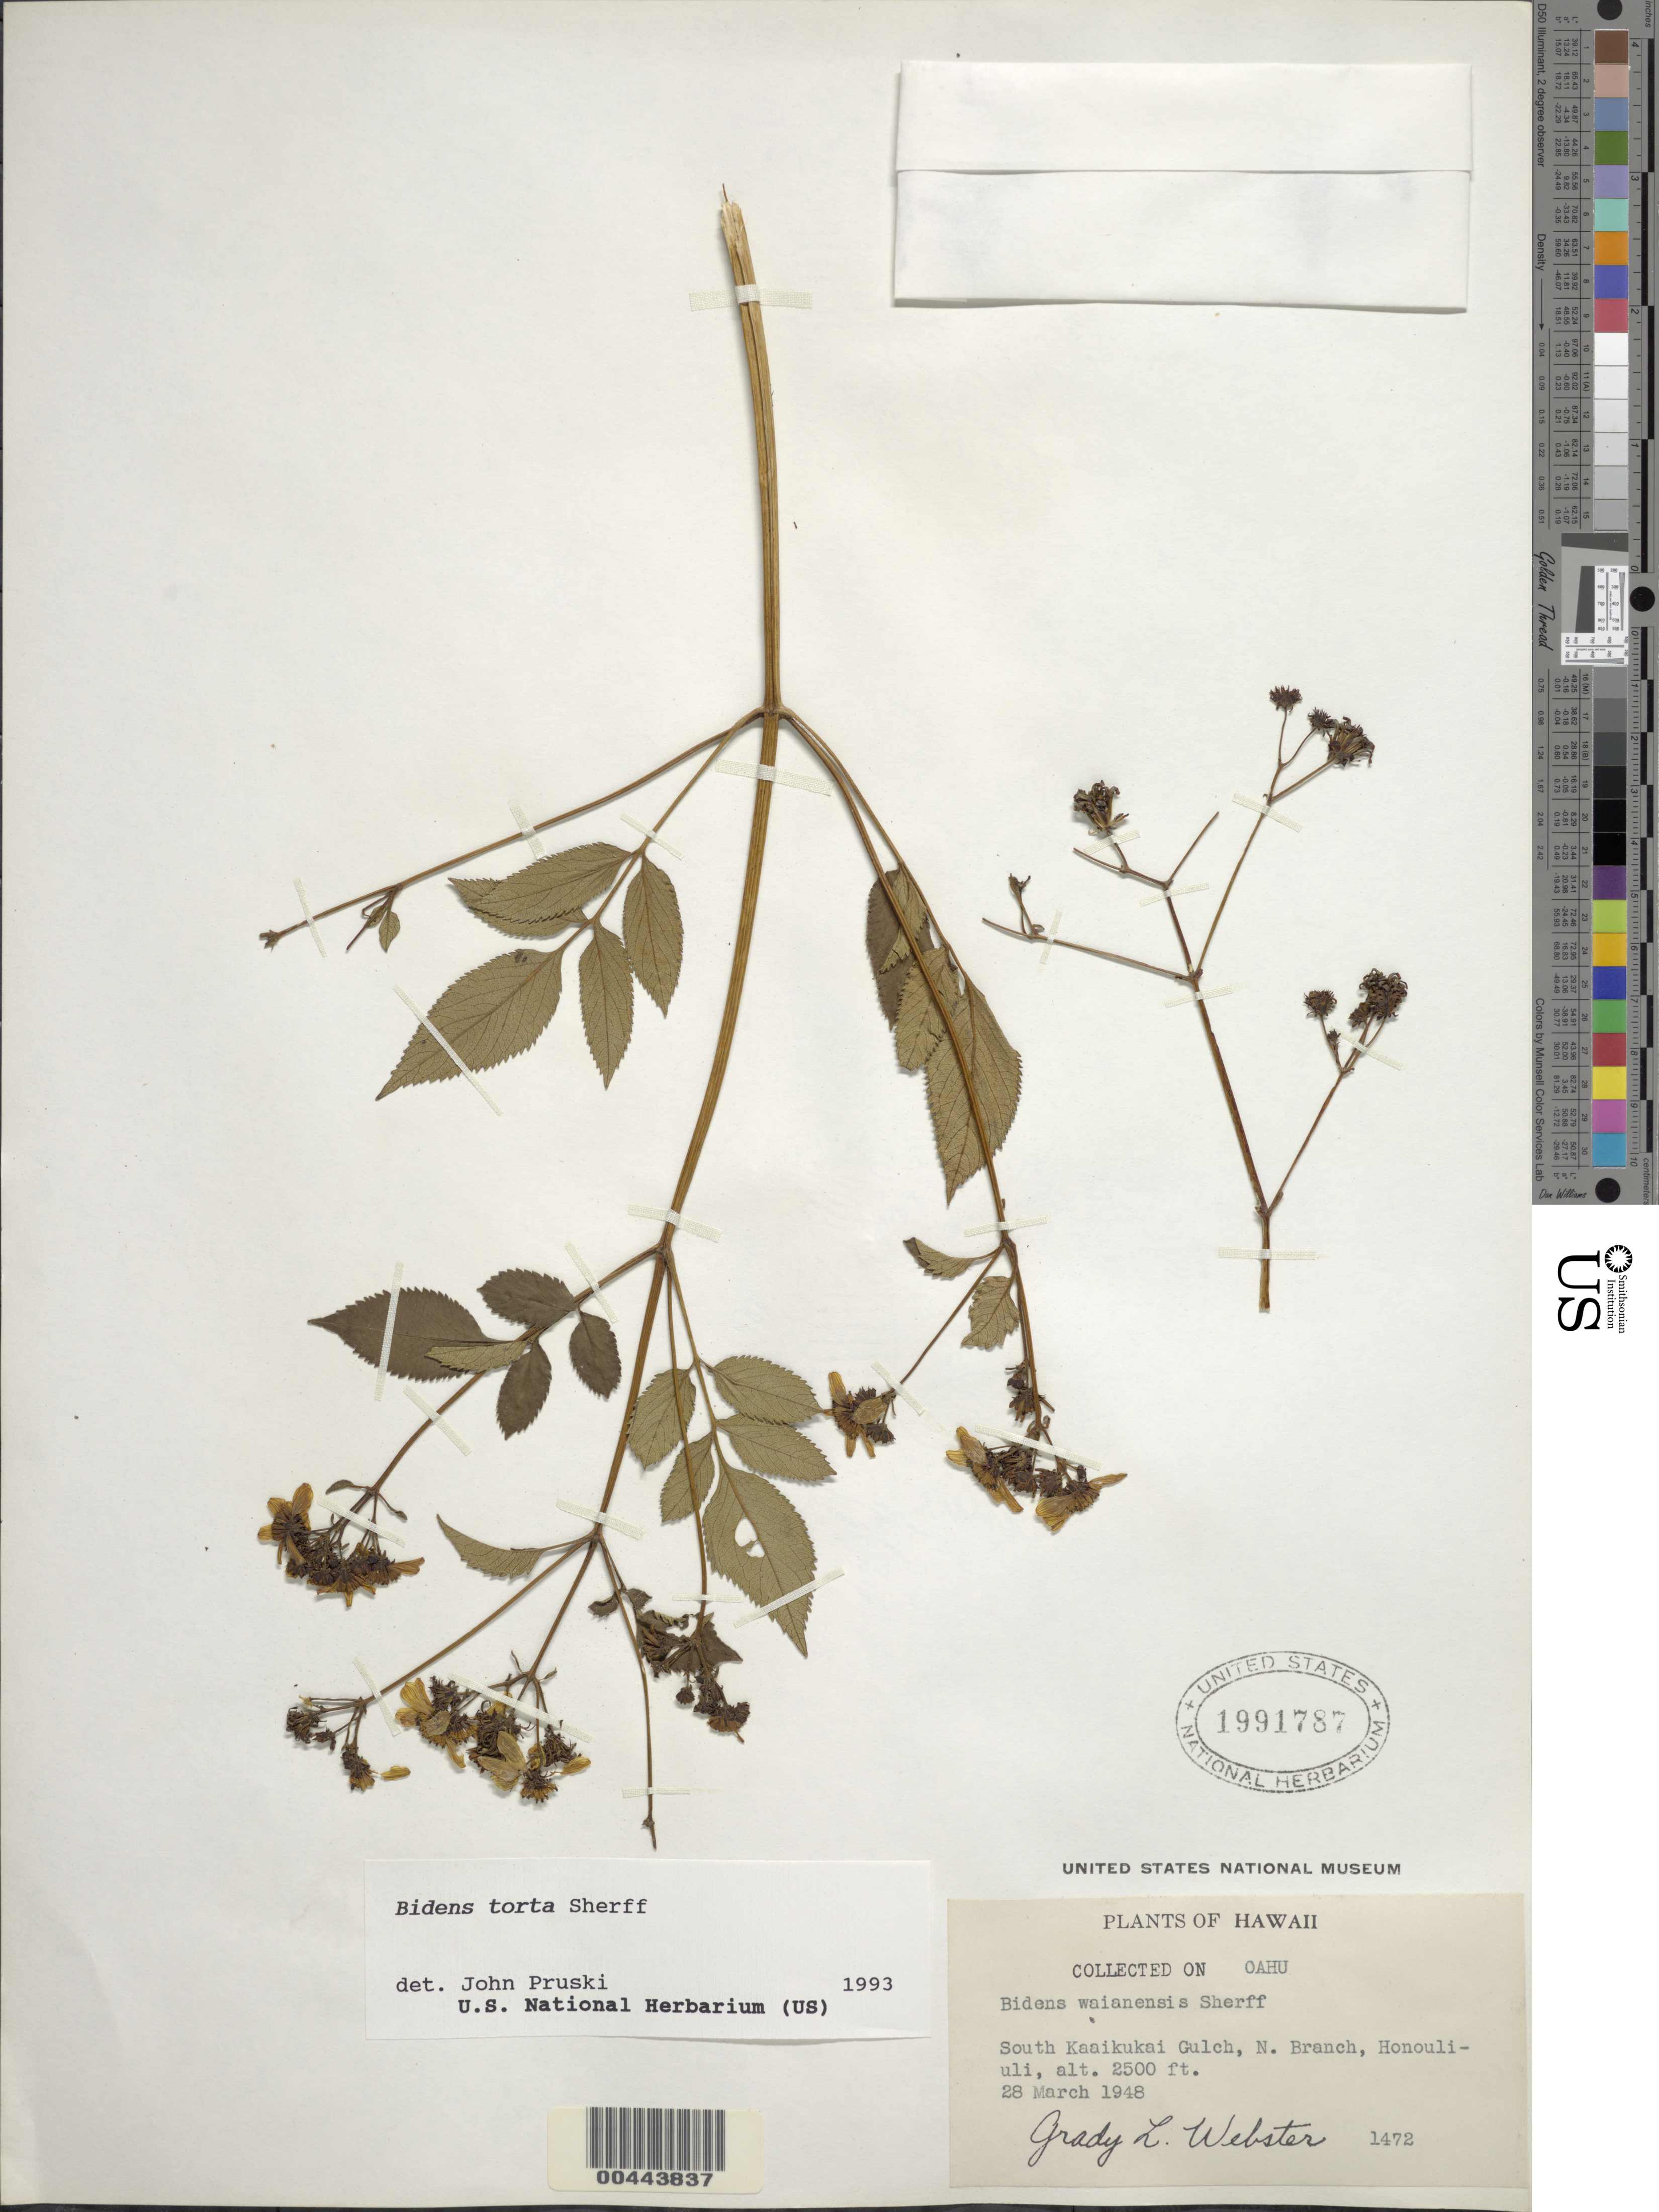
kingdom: Plantae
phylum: Tracheophyta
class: Magnoliopsida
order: Asterales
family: Asteraceae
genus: Bidens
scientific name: Bidens torta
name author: Sherff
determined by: Pruski, J. F.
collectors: G. L. Webster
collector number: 1472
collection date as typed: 28 Mar 1948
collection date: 1948-03-28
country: United States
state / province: Hawaii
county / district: Honolulu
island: Oahu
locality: South Kaaikukai Gulch, N Branch, Honouliuli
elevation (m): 762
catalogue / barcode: US 1991787